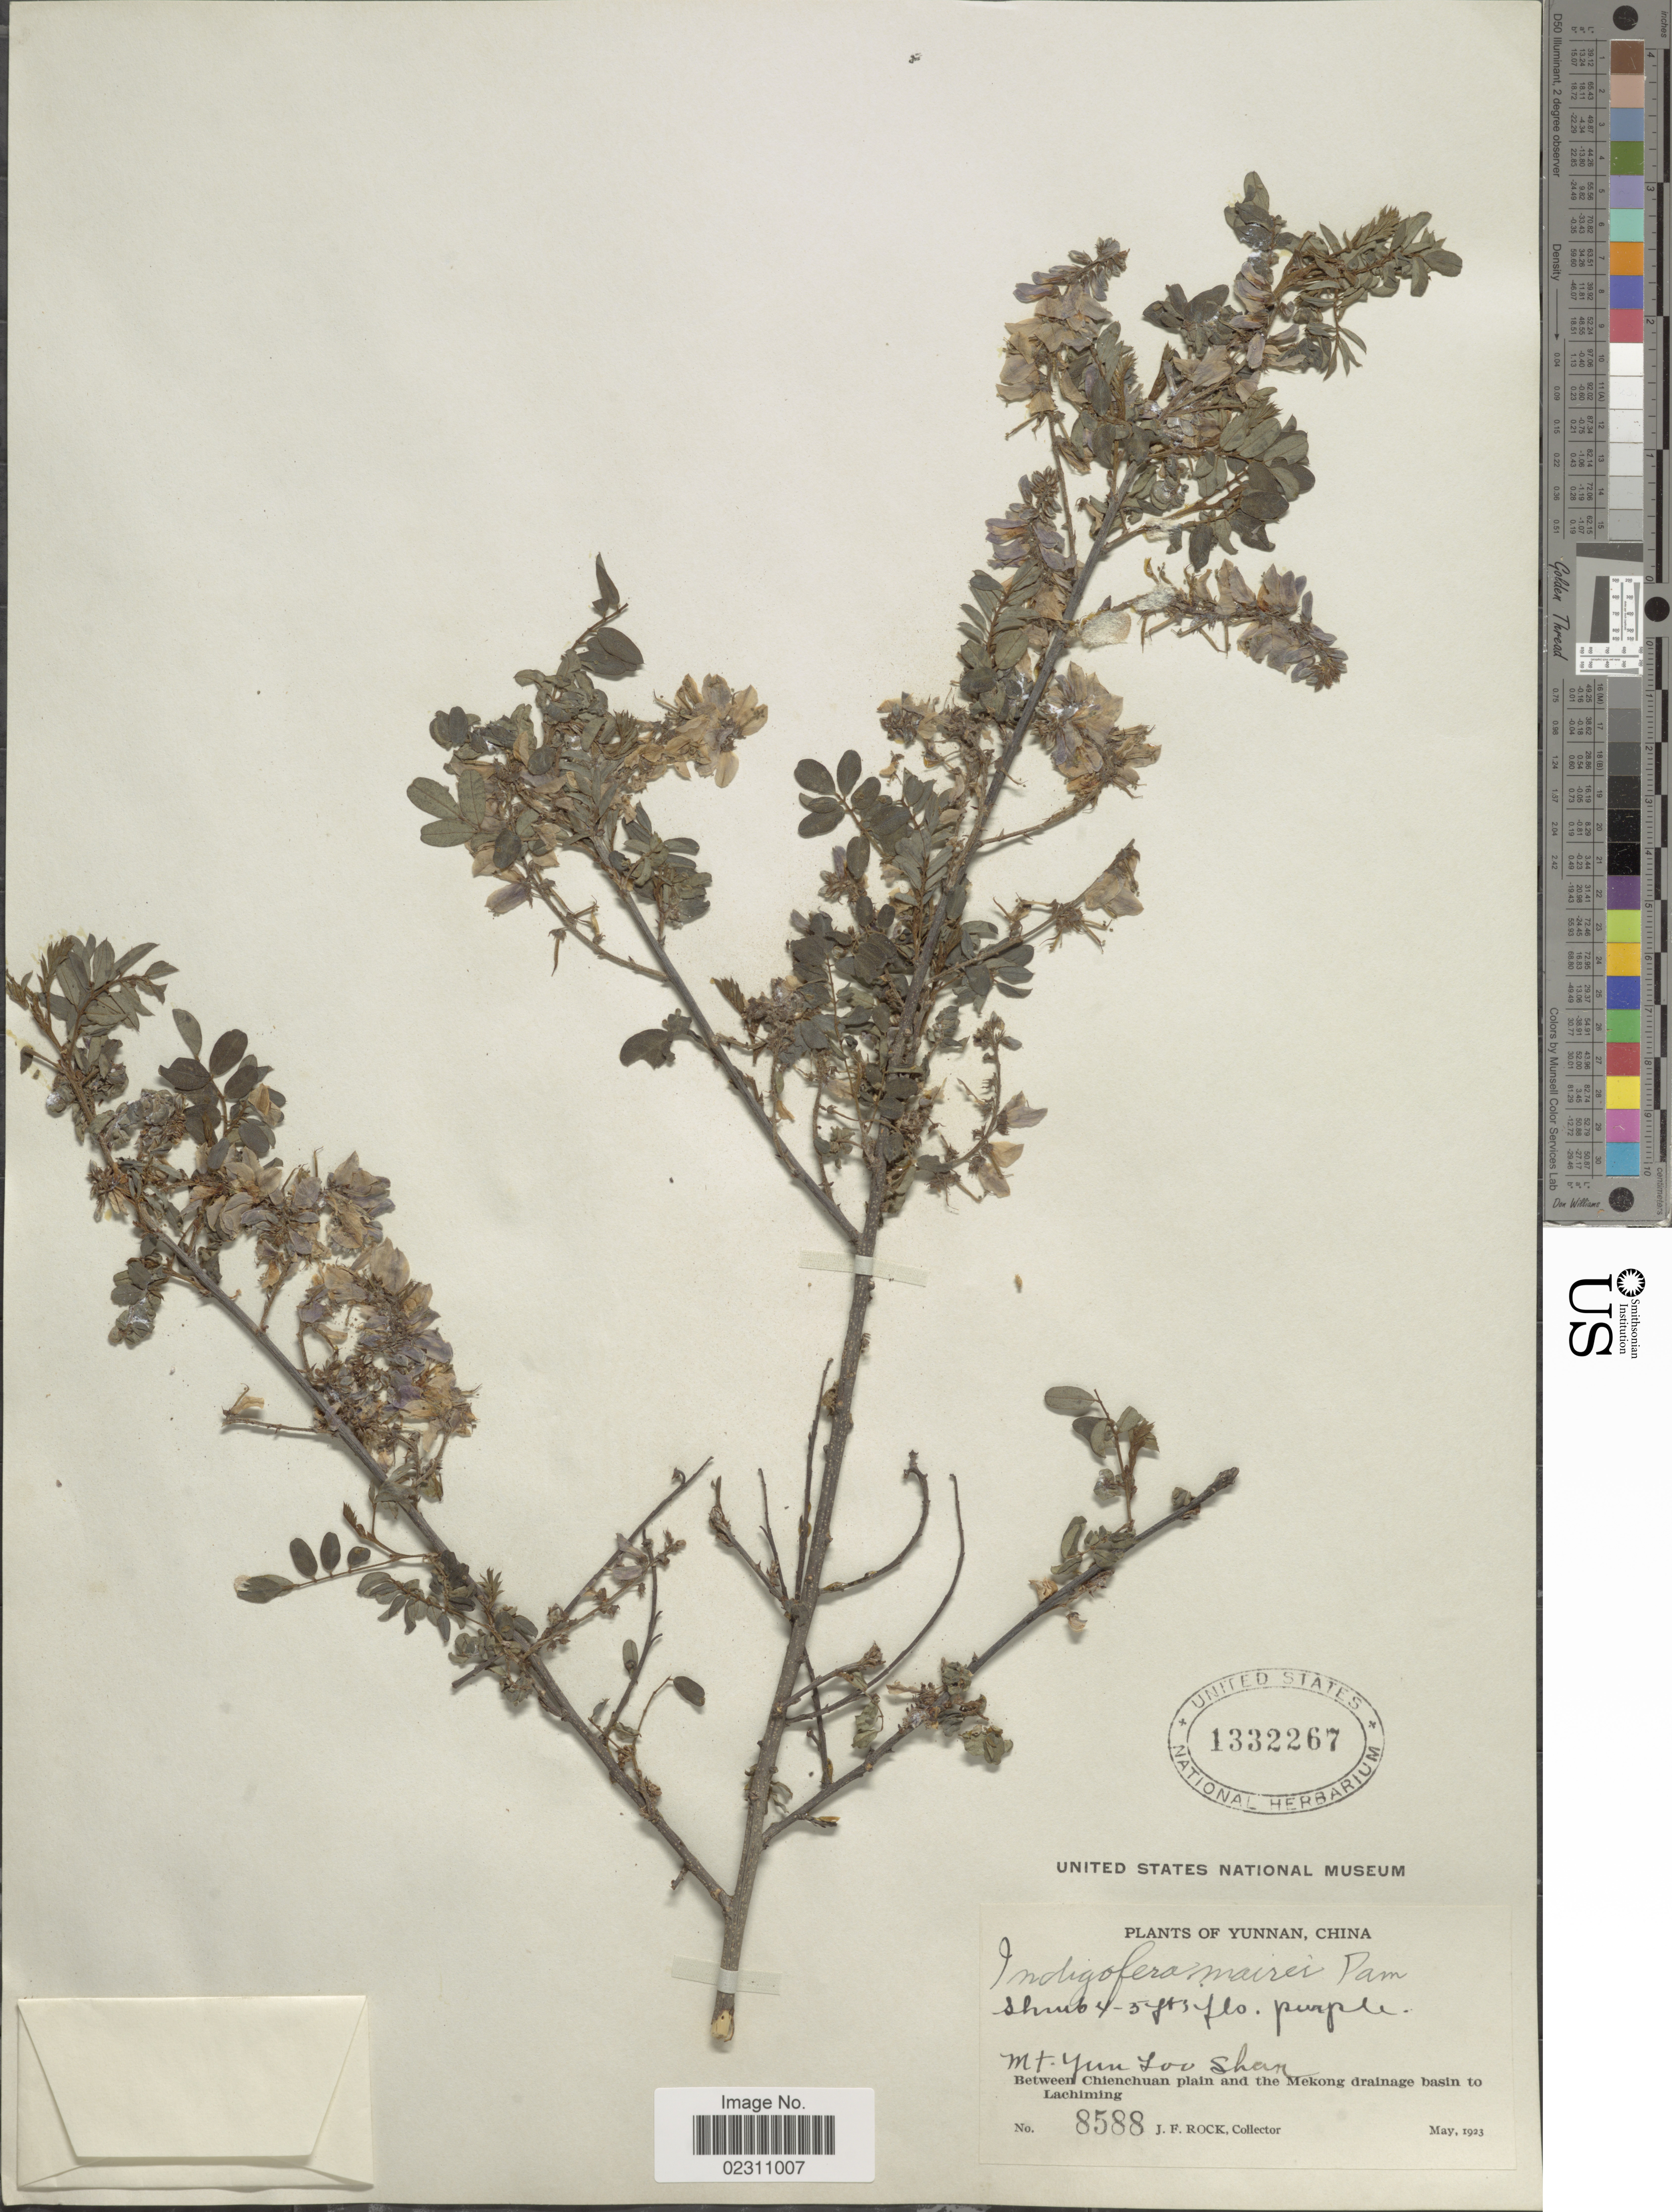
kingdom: Plantae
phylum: Tracheophyta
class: Magnoliopsida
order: Fabales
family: Fabaceae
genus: Indigofera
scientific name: Indigofera mairei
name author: Pamp.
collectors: J. Rock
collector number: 8588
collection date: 1923-05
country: China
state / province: Yunnan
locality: Mt. Yun Loo Shan, between Chienchuan plain and the Mekong drainage basin to Lachiming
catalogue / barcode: US 1332267